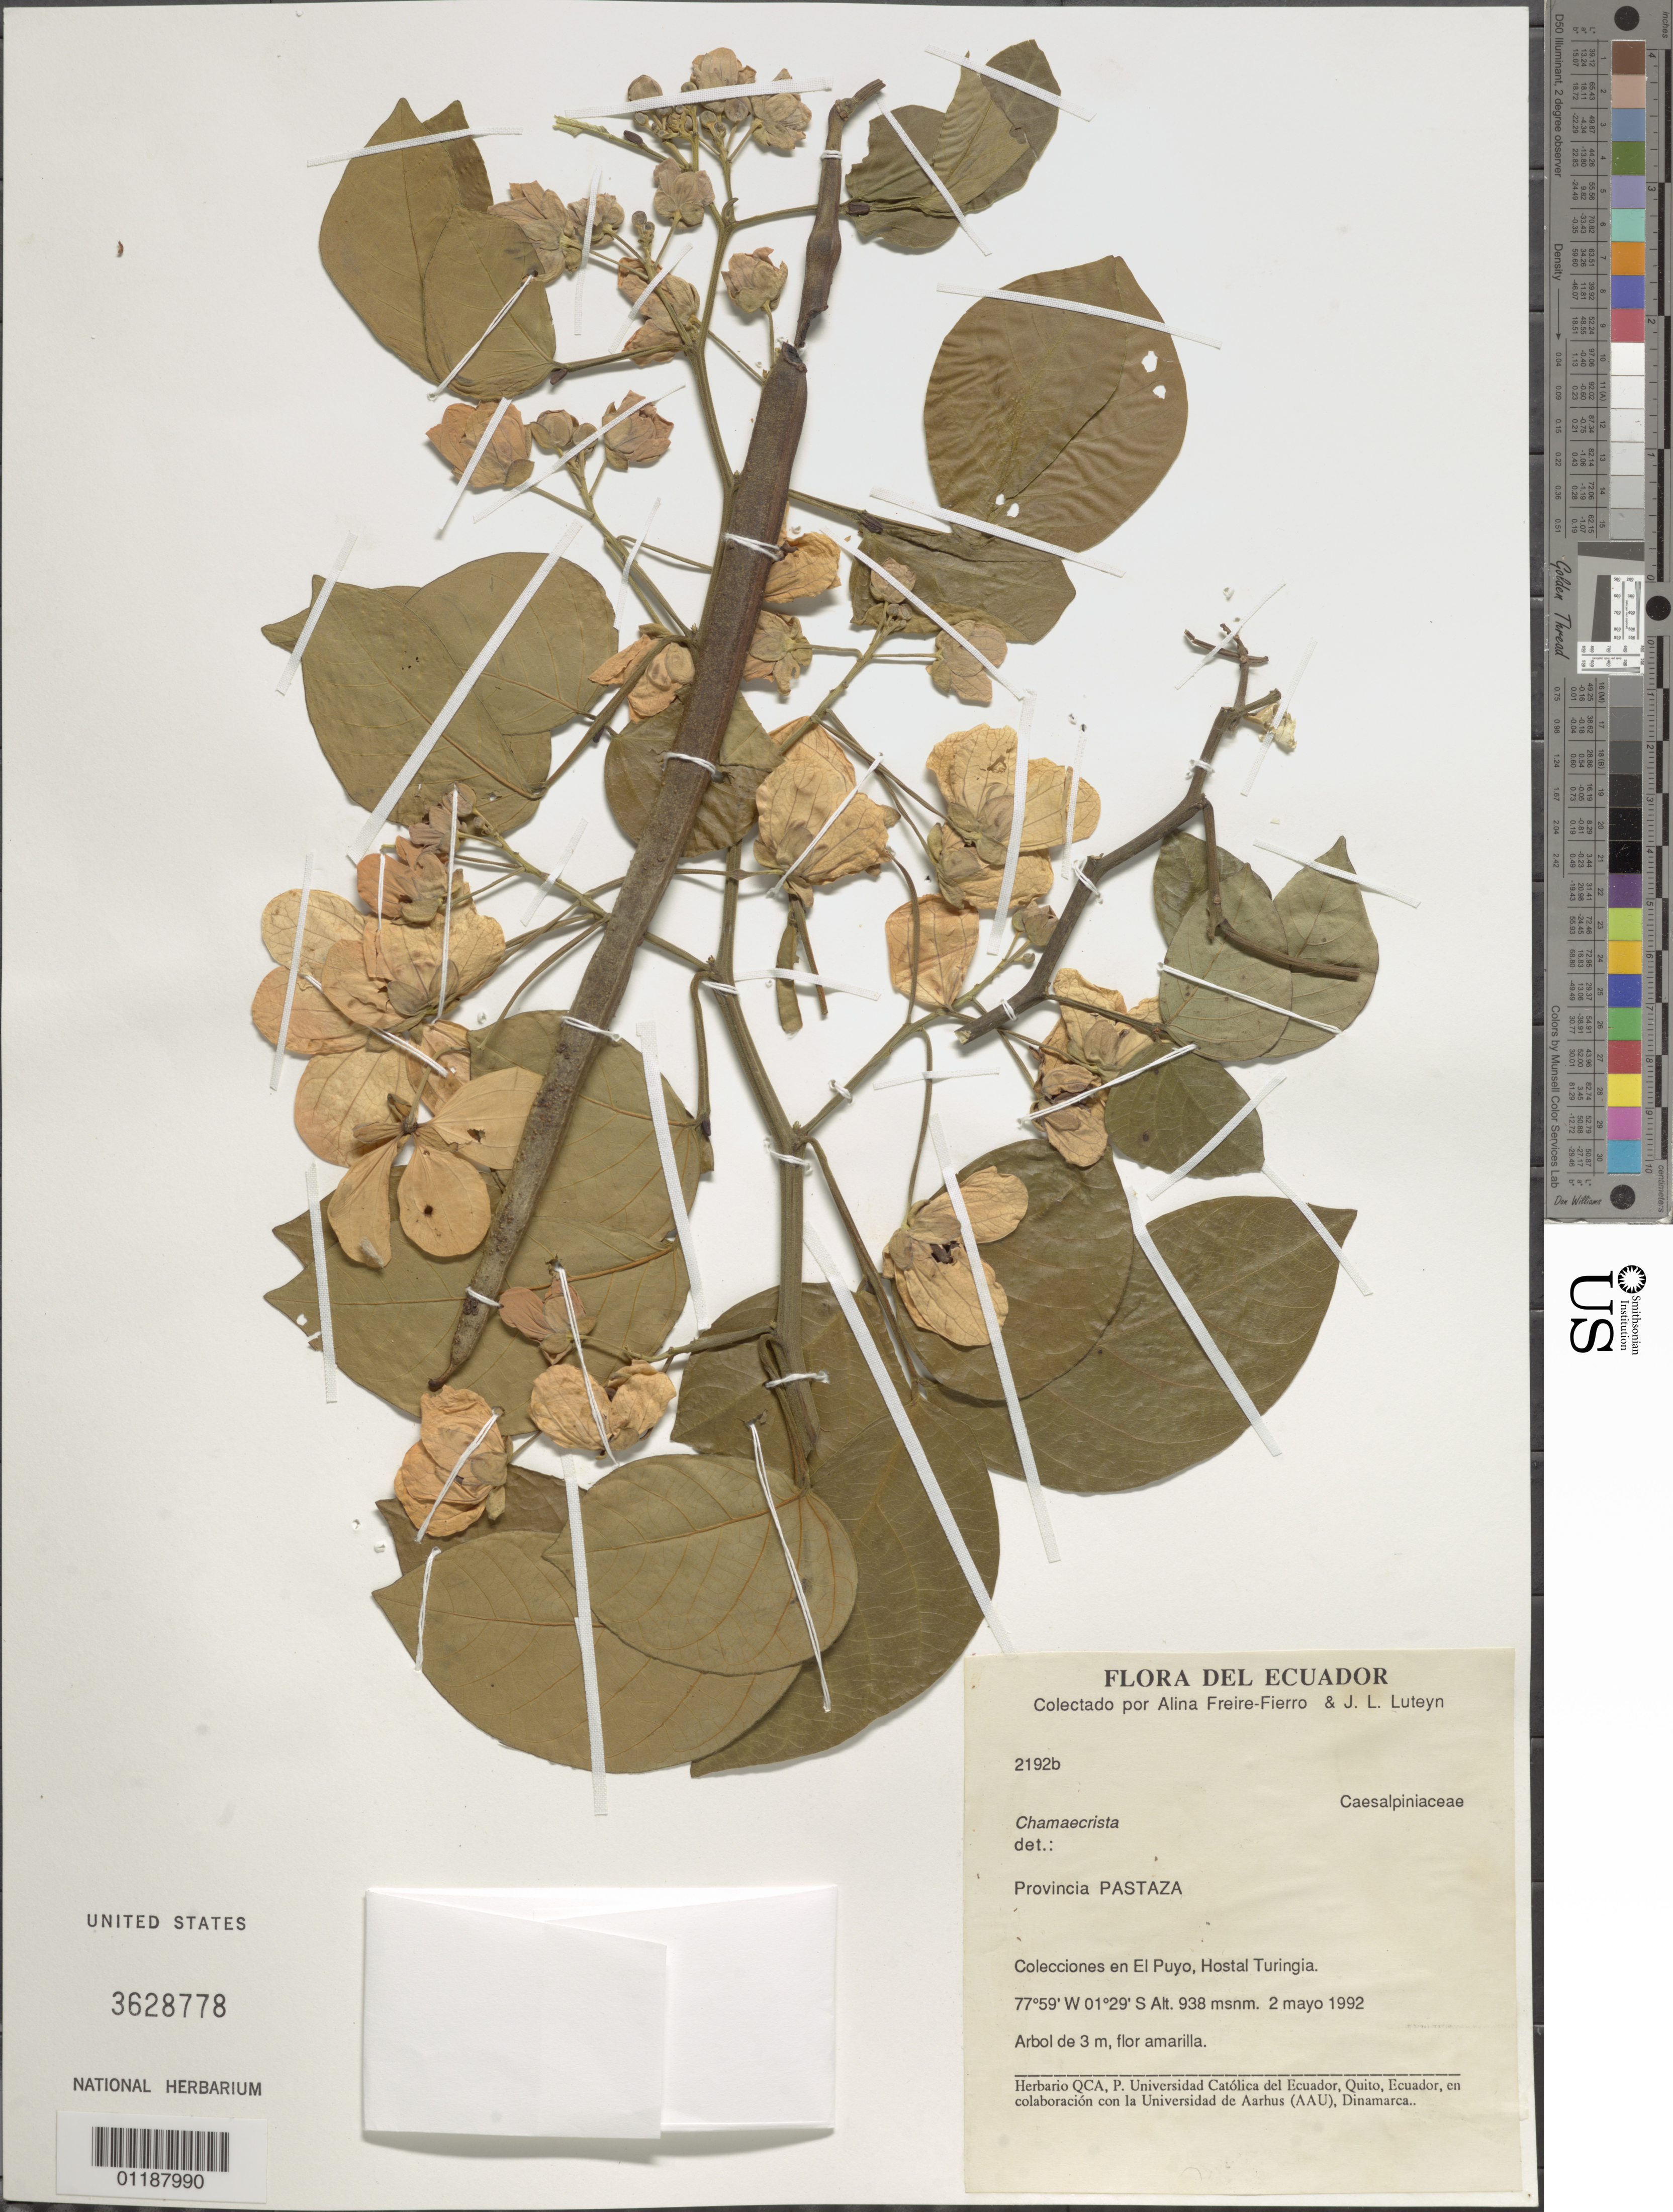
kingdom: Plantae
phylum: Tracheophyta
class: Magnoliopsida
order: Fabales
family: Fabaceae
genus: Senna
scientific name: Senna sp.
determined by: Souza, A. O.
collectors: A. Freire-Fierro & J. L. Luteyn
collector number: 2192b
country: Ecuador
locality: Eolecciones en El Puyo, Hostal Turingia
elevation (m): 938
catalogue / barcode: US 3628778